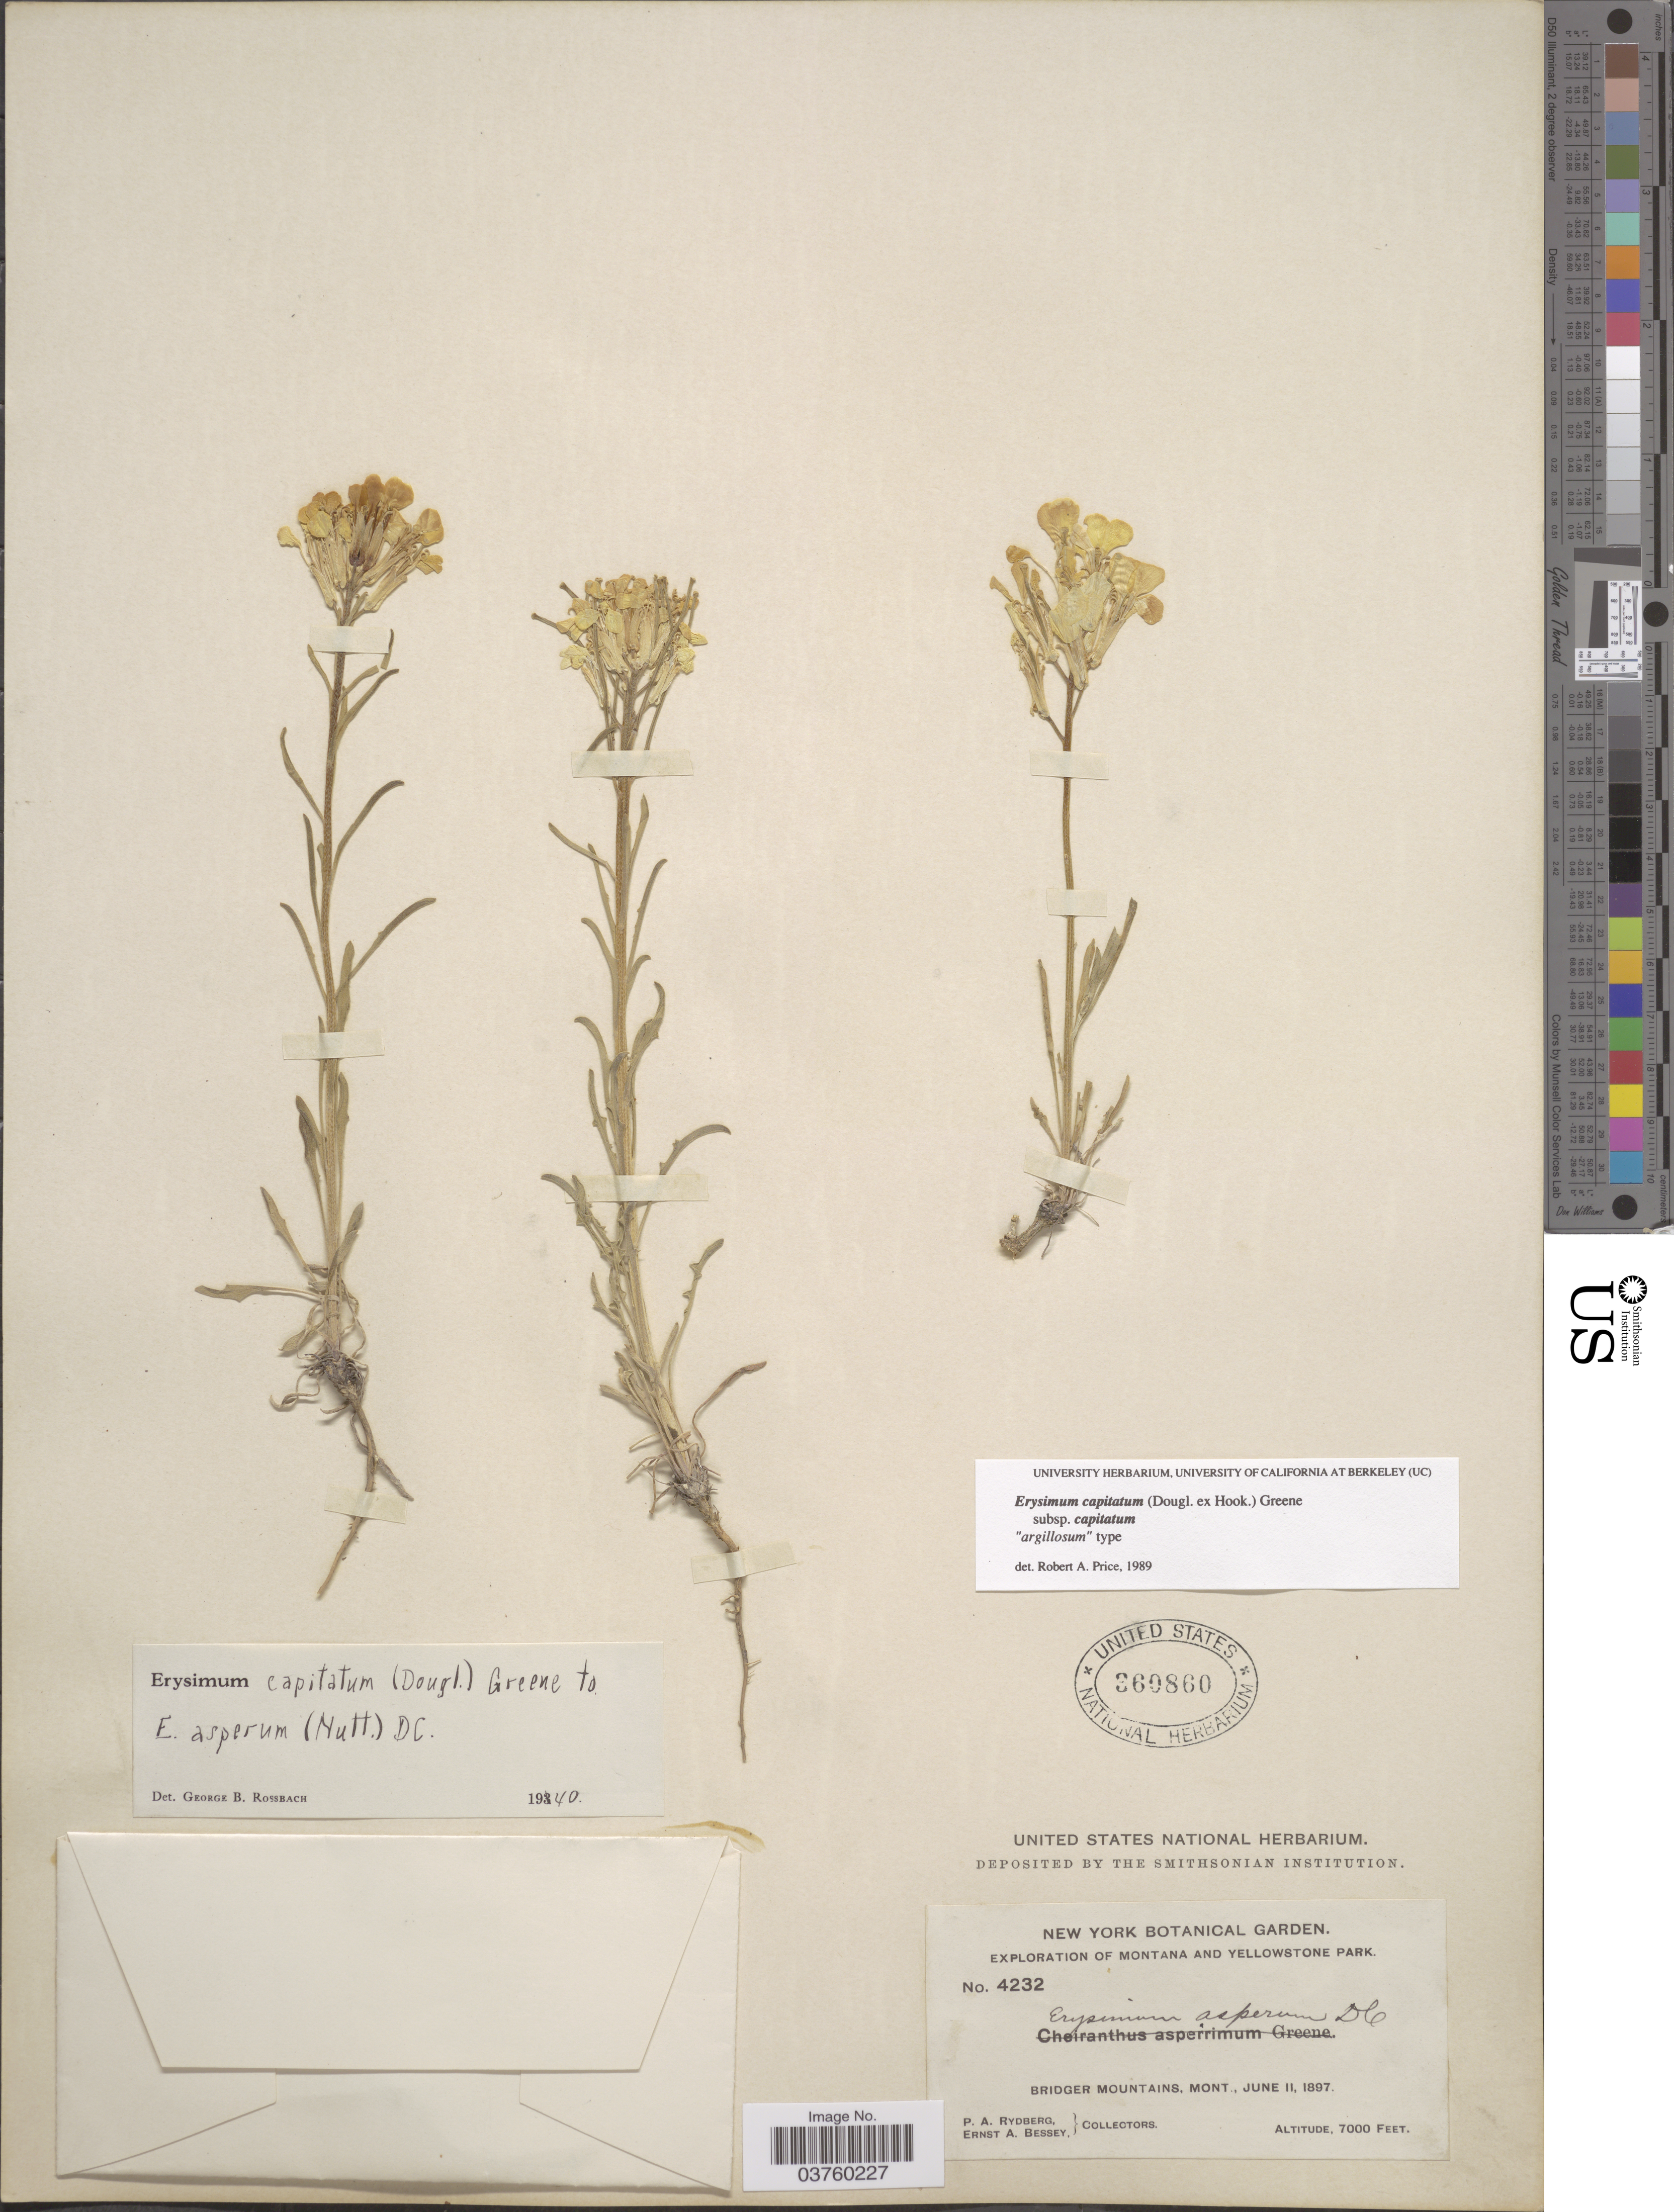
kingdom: Plantae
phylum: Tracheophyta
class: Magnoliopsida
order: Brassicales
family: Brassicaceae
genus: Erysimum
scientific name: Erysimum capitatum subsp. capitatum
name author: (Douglas ex Hook.) Greene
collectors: P. A. Rydberg & E. A. Bessey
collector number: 4232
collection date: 1897-06-11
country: United States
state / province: Montana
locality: Exploration of Montana and Yellowstone Park. Bridger Mountains.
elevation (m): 2134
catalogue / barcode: US 360860